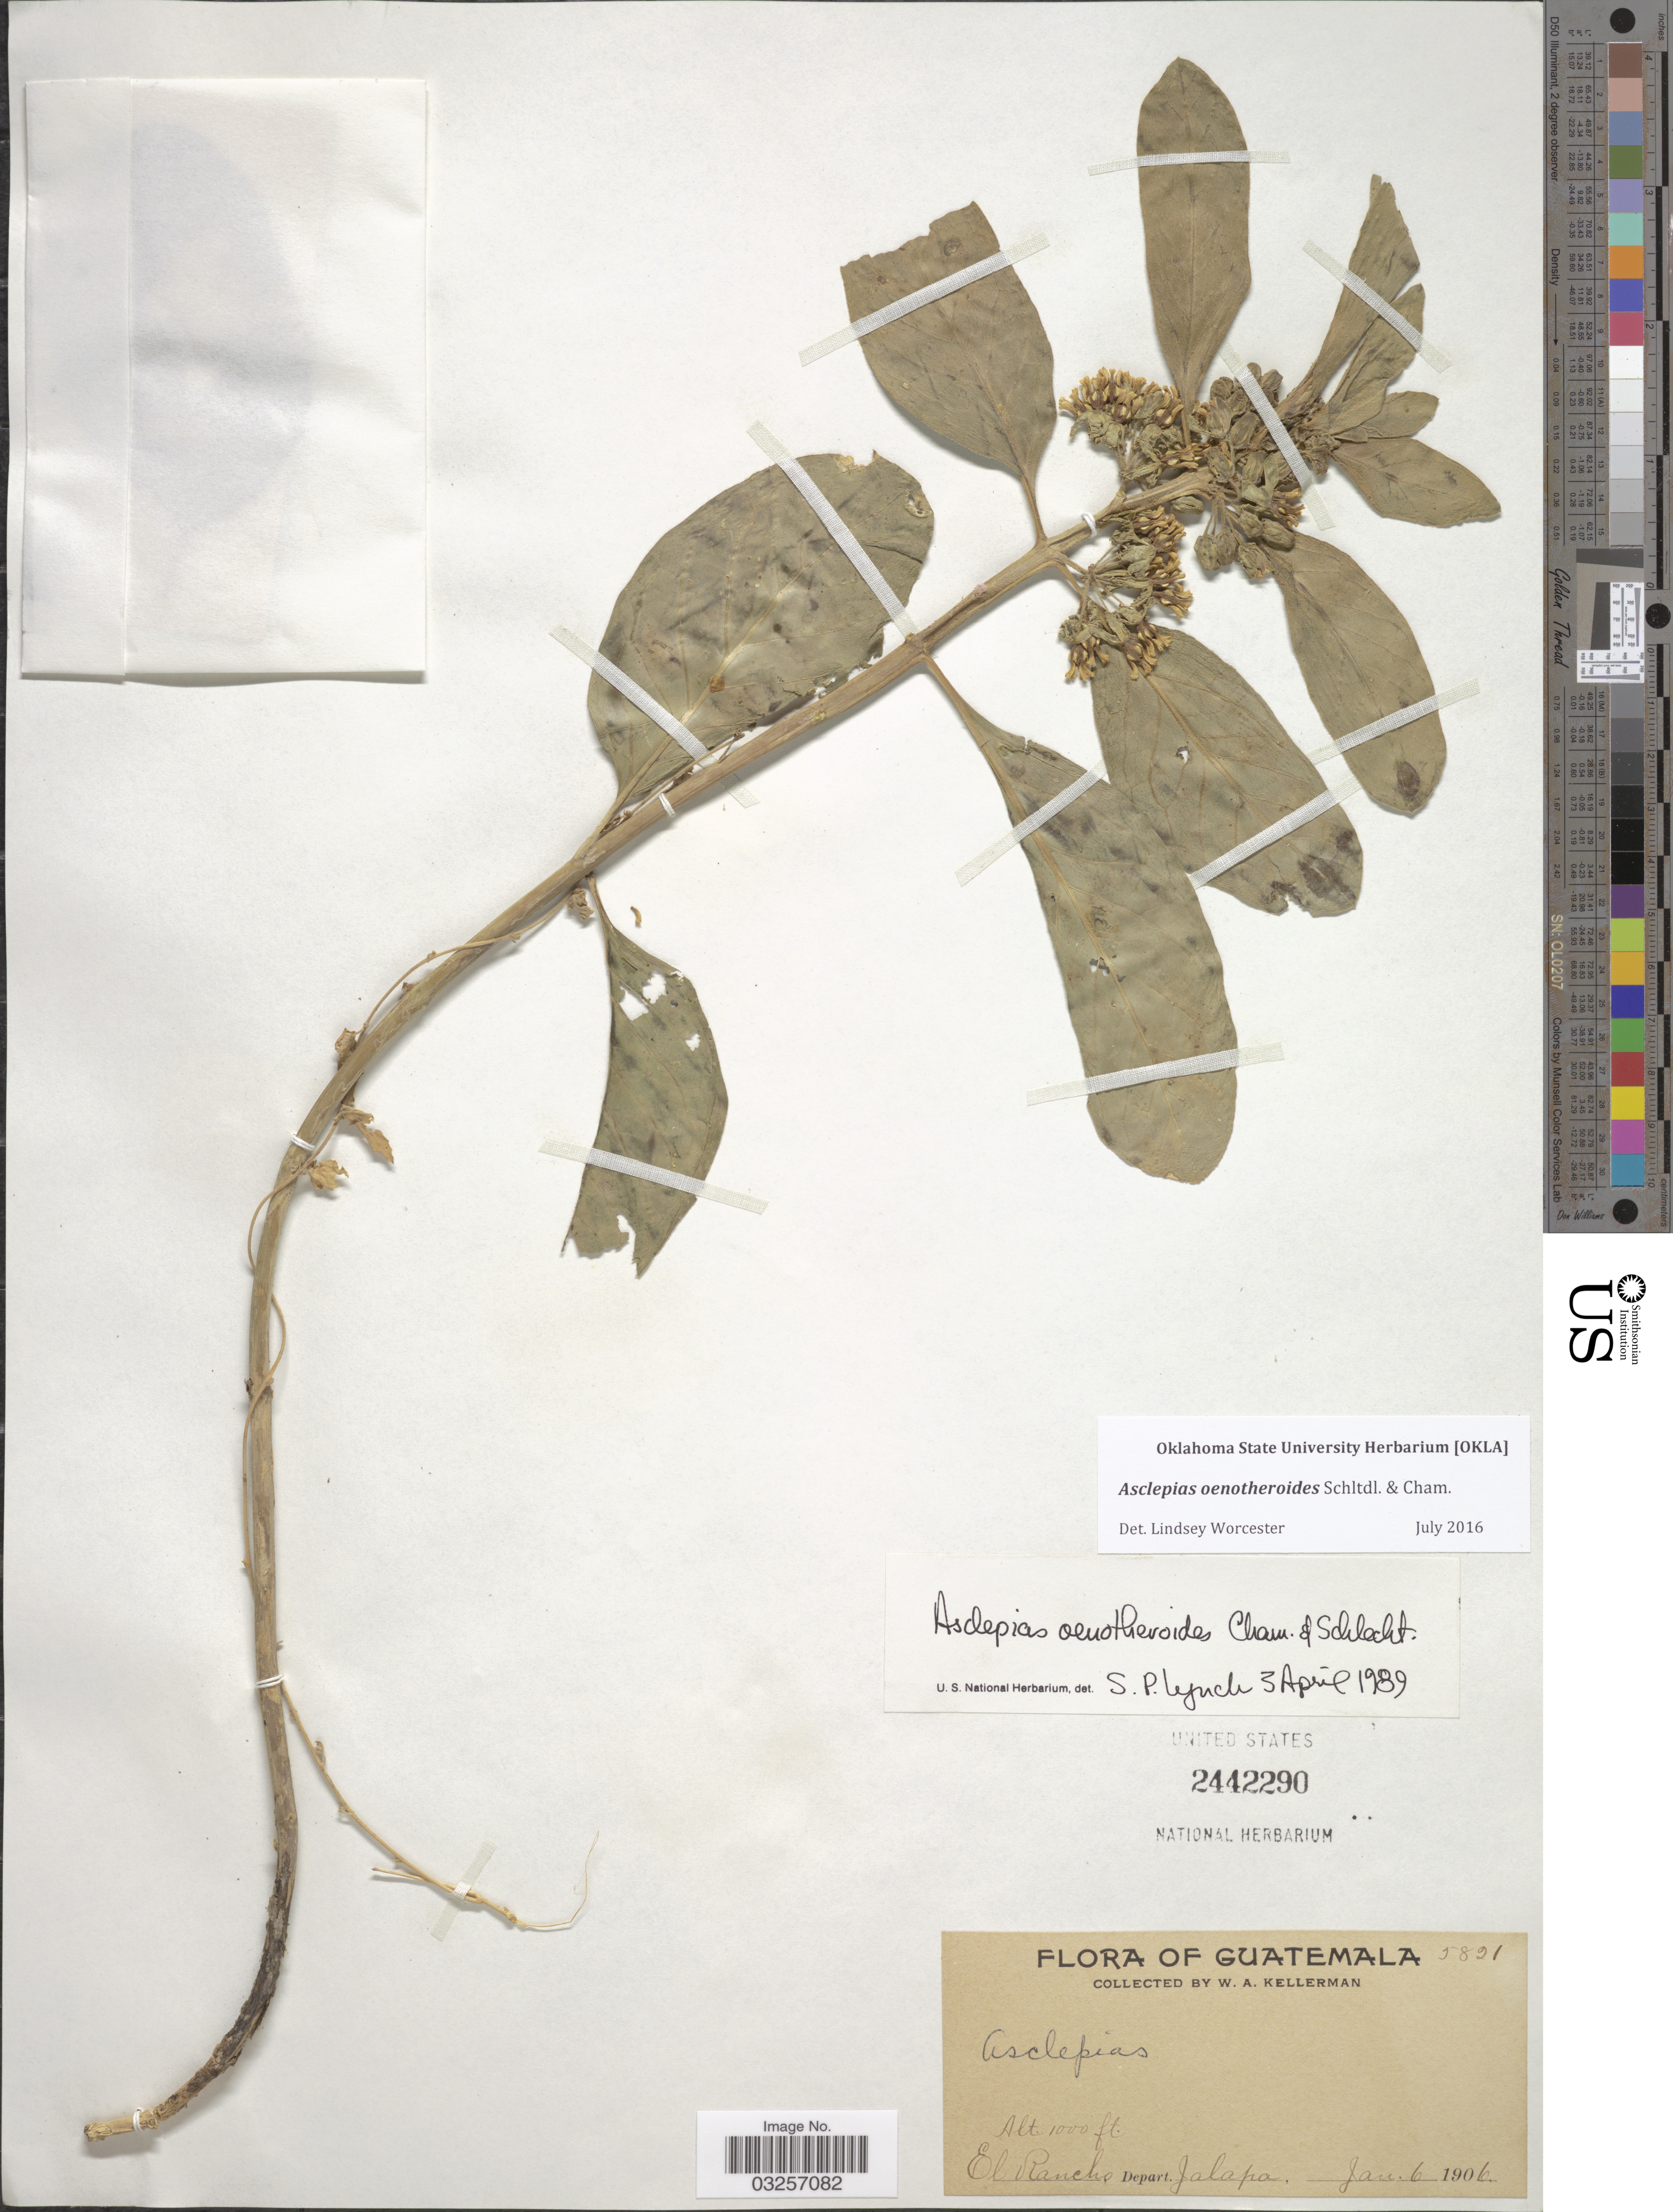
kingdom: Plantae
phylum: Tracheophyta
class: Magnoliopsida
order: Gentianales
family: Apocynaceae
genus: Asclepias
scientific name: Asclepias oenotheroides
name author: Schltdl. & Cham.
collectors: W. Kellerman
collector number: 5821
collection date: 1906-01-06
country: Guatemala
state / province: Jalapa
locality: El Rancho, Depart. Jalapa.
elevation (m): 305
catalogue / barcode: US 2442290